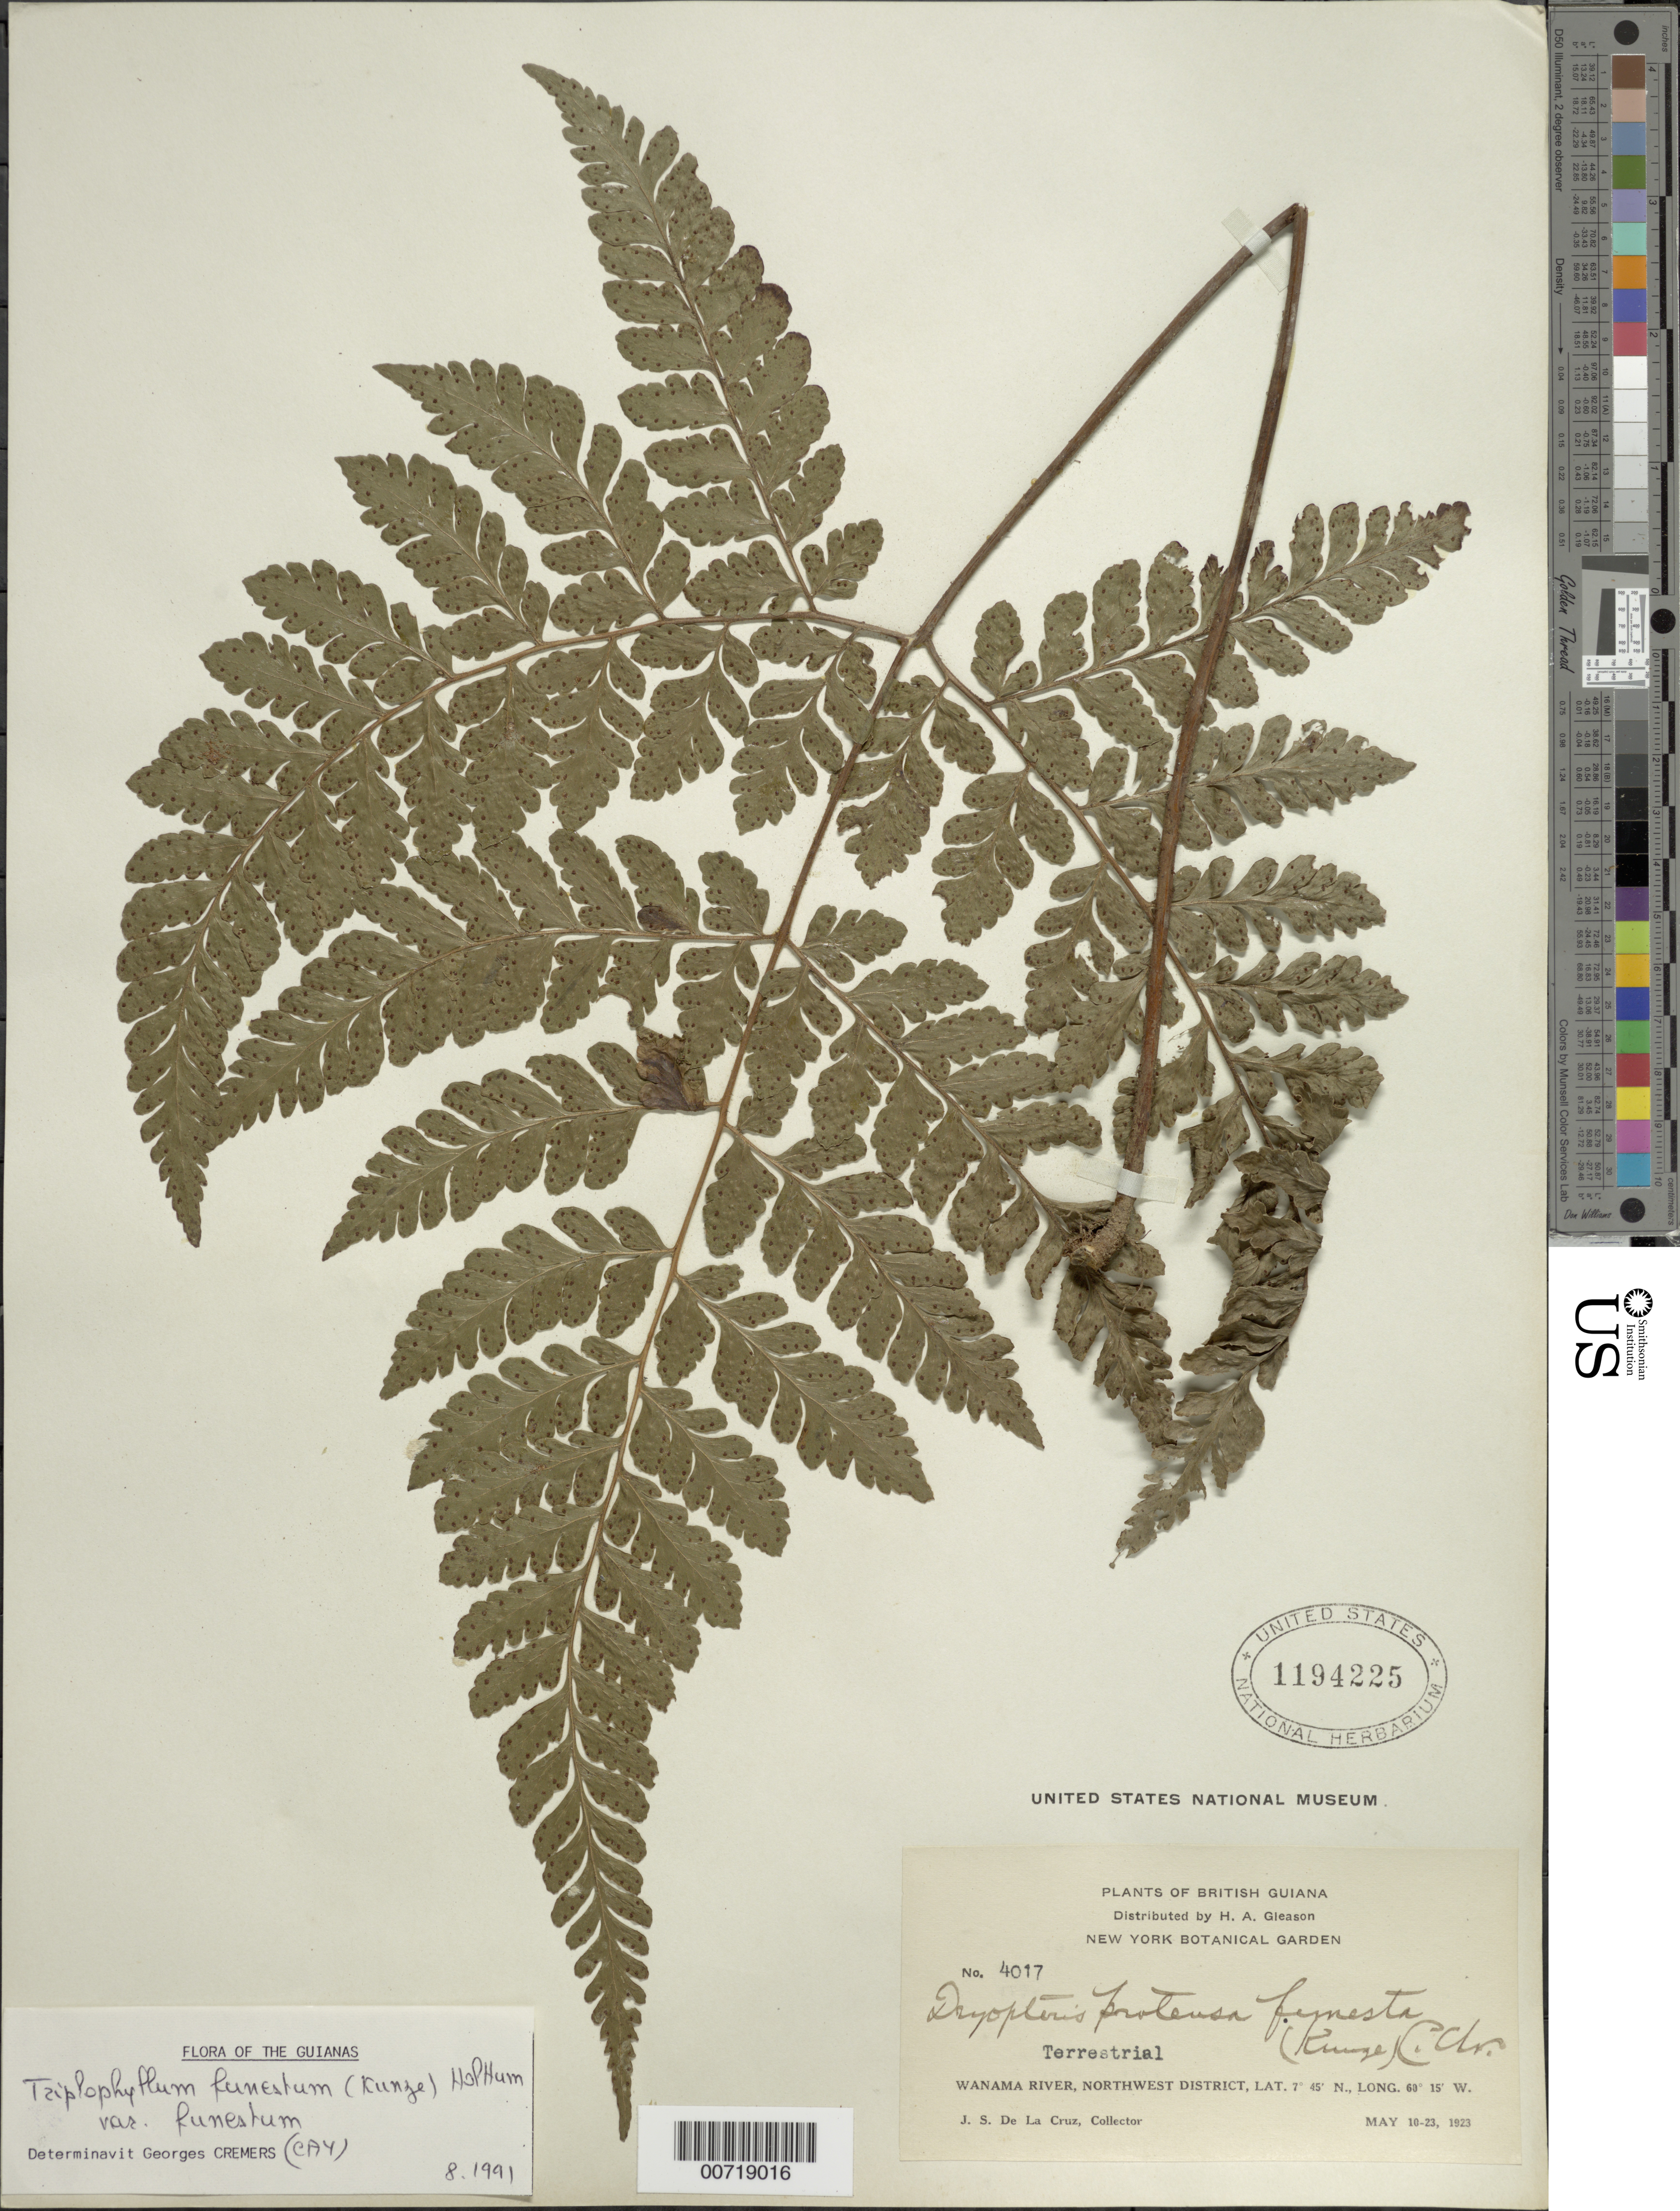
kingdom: Plantae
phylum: Tracheophyta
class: Polypodiopsida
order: Polypodiales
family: Tectariaceae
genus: Triplophyllum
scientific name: Triplophyllum funestum var. funestum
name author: (Kunze) Holttum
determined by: Cremers, Georges A.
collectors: J. S. de la Cruz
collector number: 4017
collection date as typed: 10-May-23 to 23-May-23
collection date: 1923-05-10/1923-05-23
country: Guyana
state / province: Barima-Waini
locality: Wanama R., NW District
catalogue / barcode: US 1194225